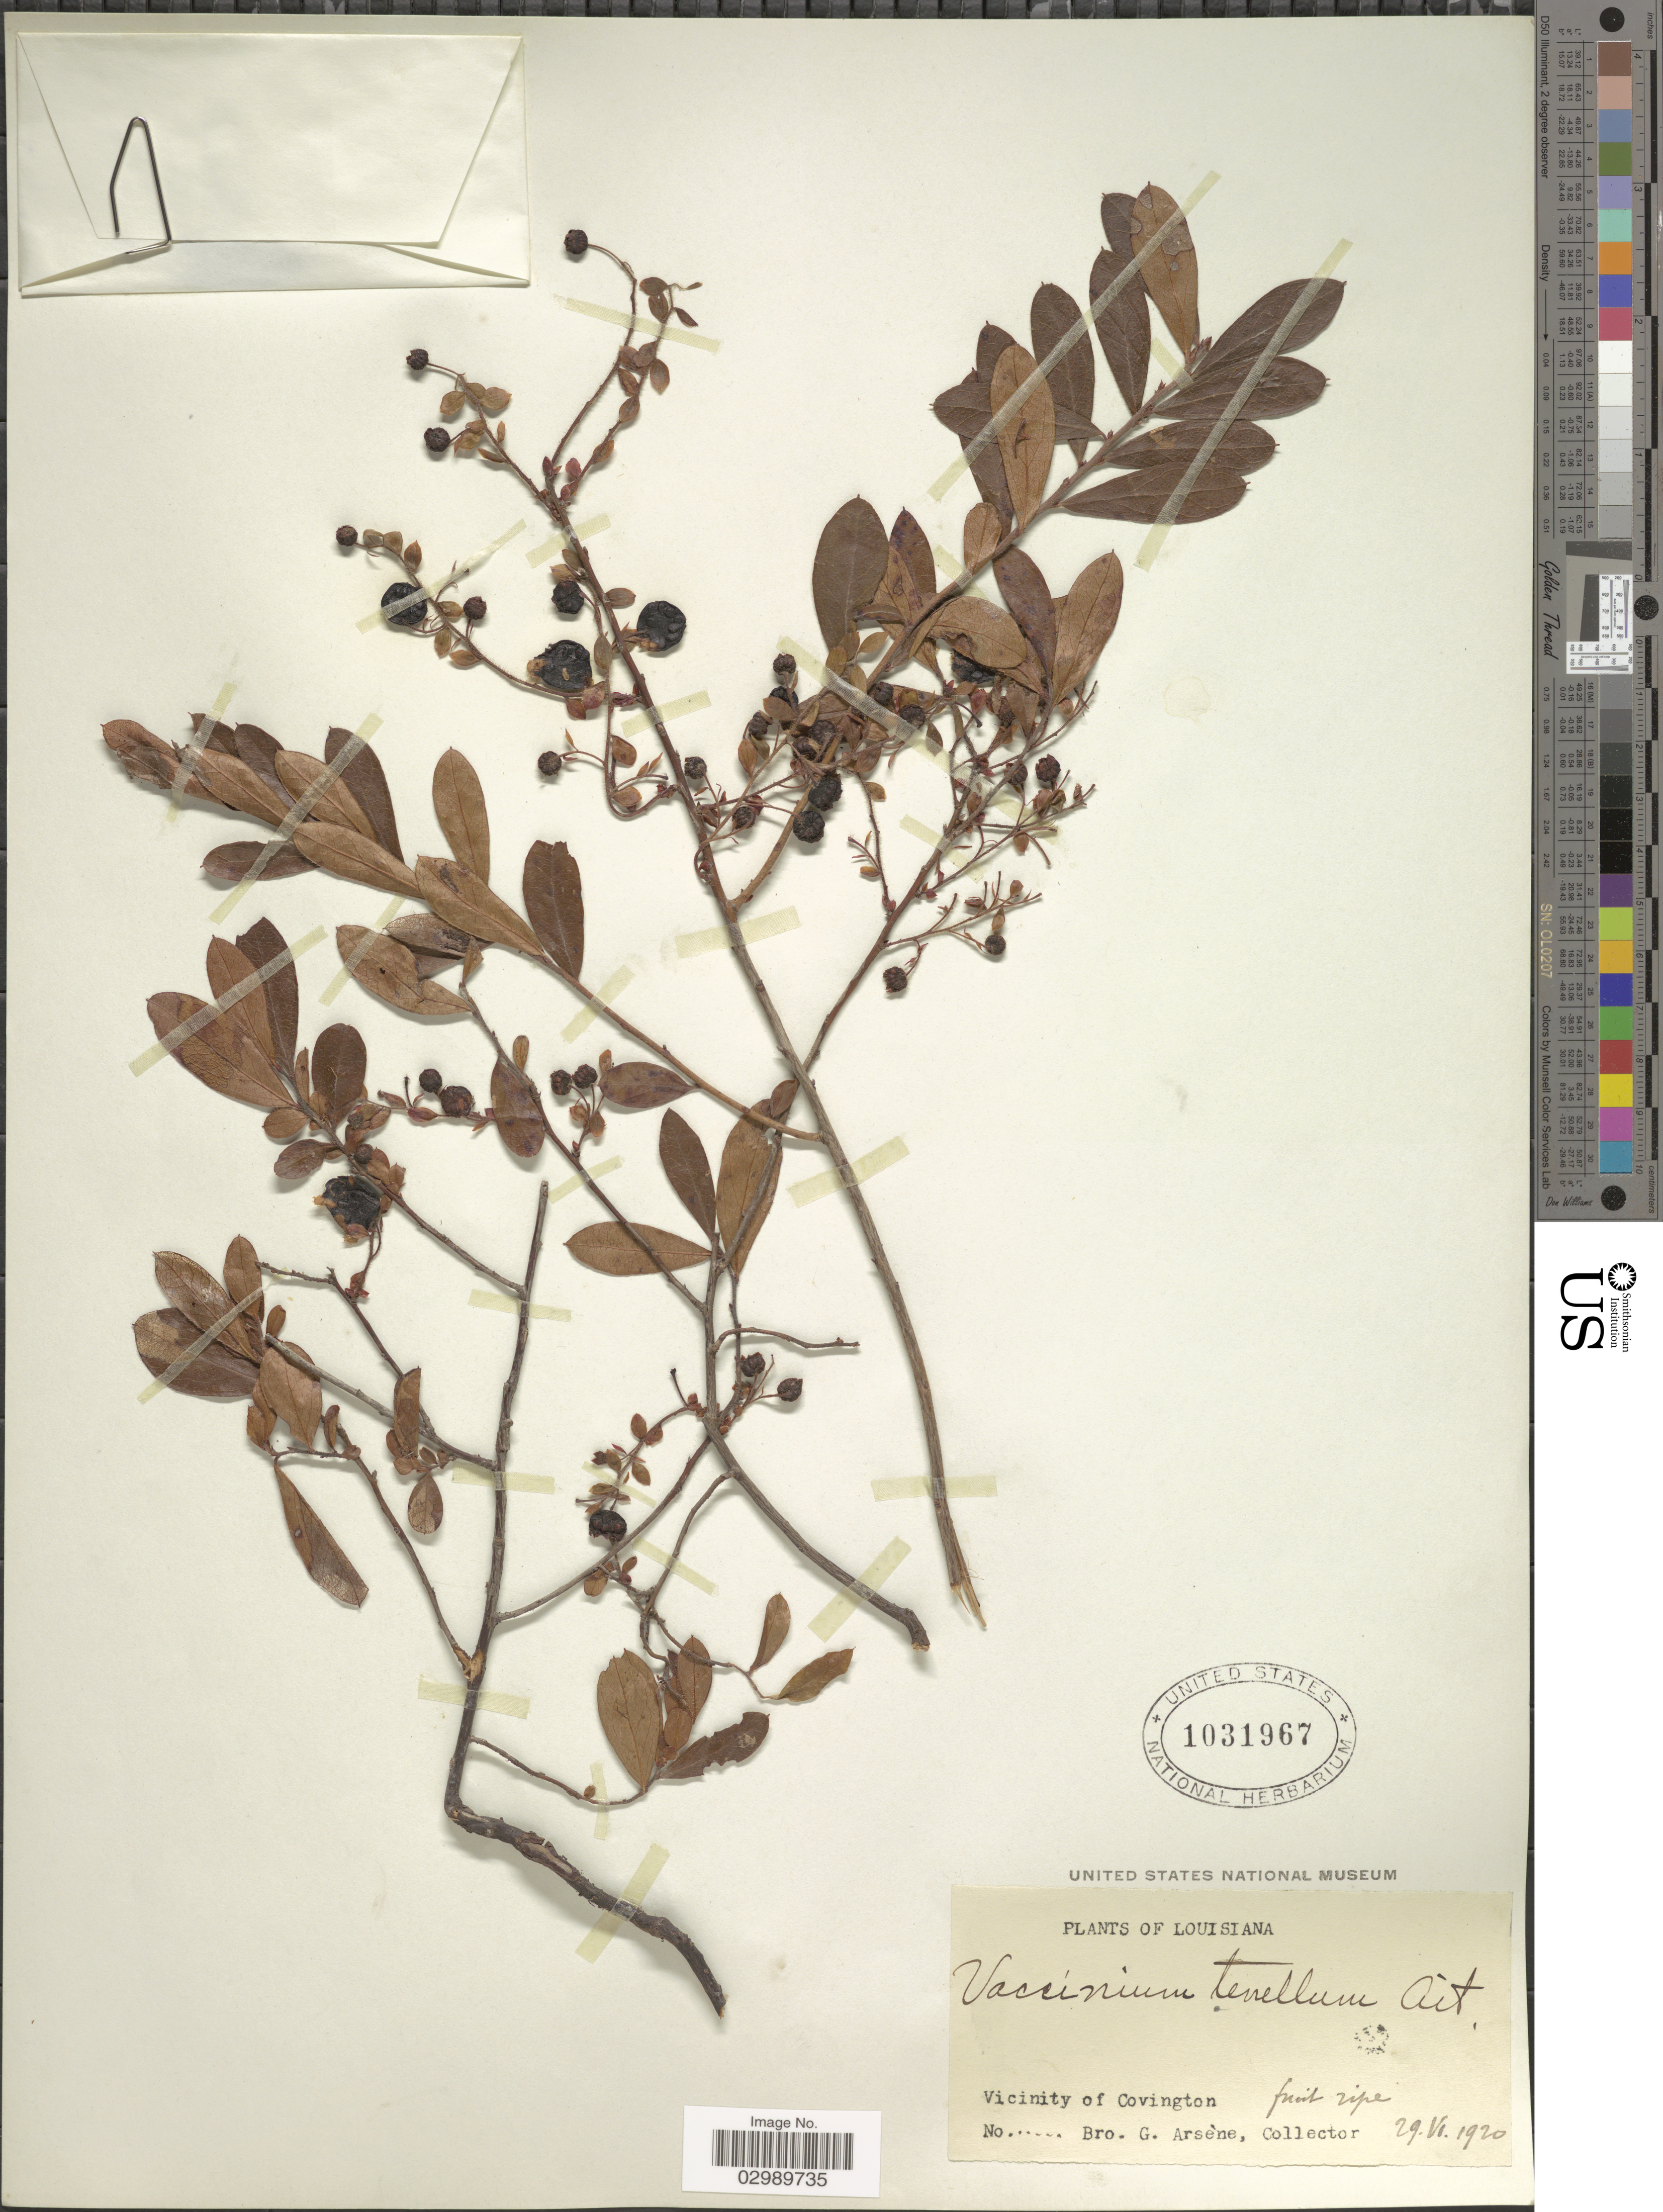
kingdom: Plantae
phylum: Tracheophyta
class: Magnoliopsida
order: Ericales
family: Ericaceae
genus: Vaccinium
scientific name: Vaccinium tenellum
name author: Aiton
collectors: Bro. G. Arsène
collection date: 1920-06-29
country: United States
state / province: Louisiana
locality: Vicinity of Covington.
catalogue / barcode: US 1031967